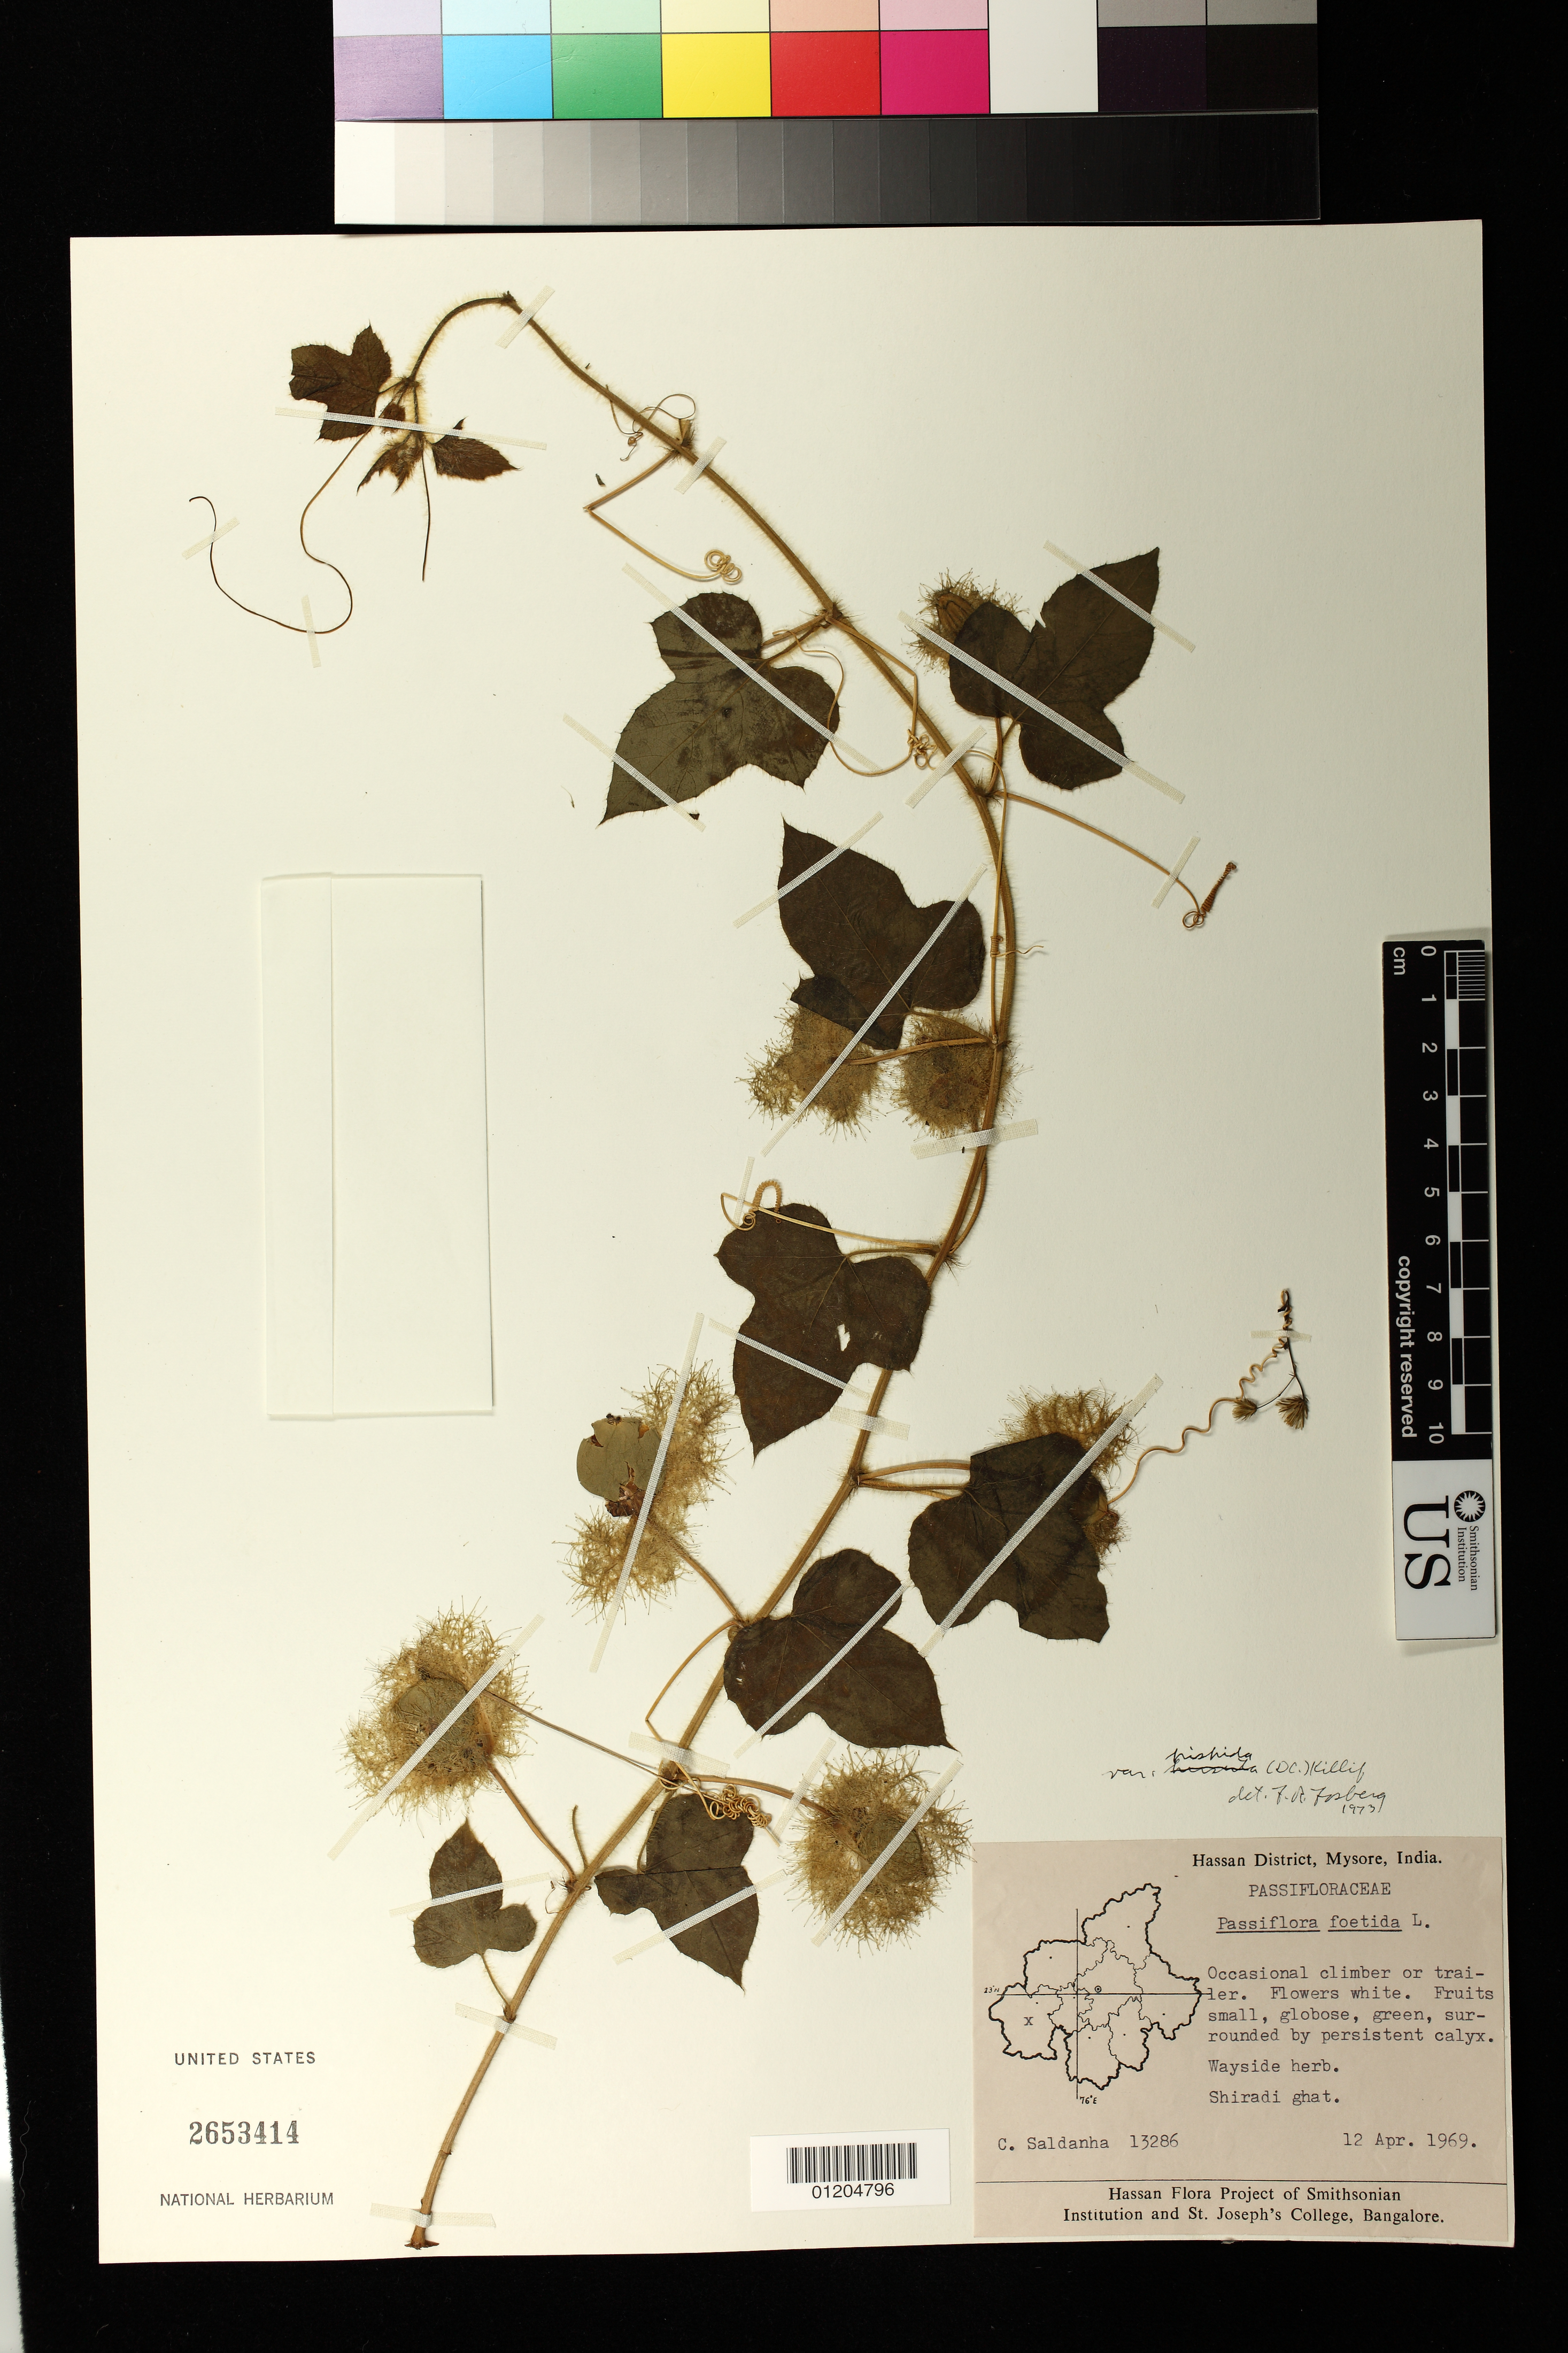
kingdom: Plantae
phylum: Tracheophyta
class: Magnoliopsida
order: Malpighiales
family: Passifloraceae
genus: Passiflora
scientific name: Passiflora foetida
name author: L.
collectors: C. J. Saldanha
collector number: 13286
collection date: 1969-04-12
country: India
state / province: Karnataka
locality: Shiradi ghat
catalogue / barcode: US 2653414